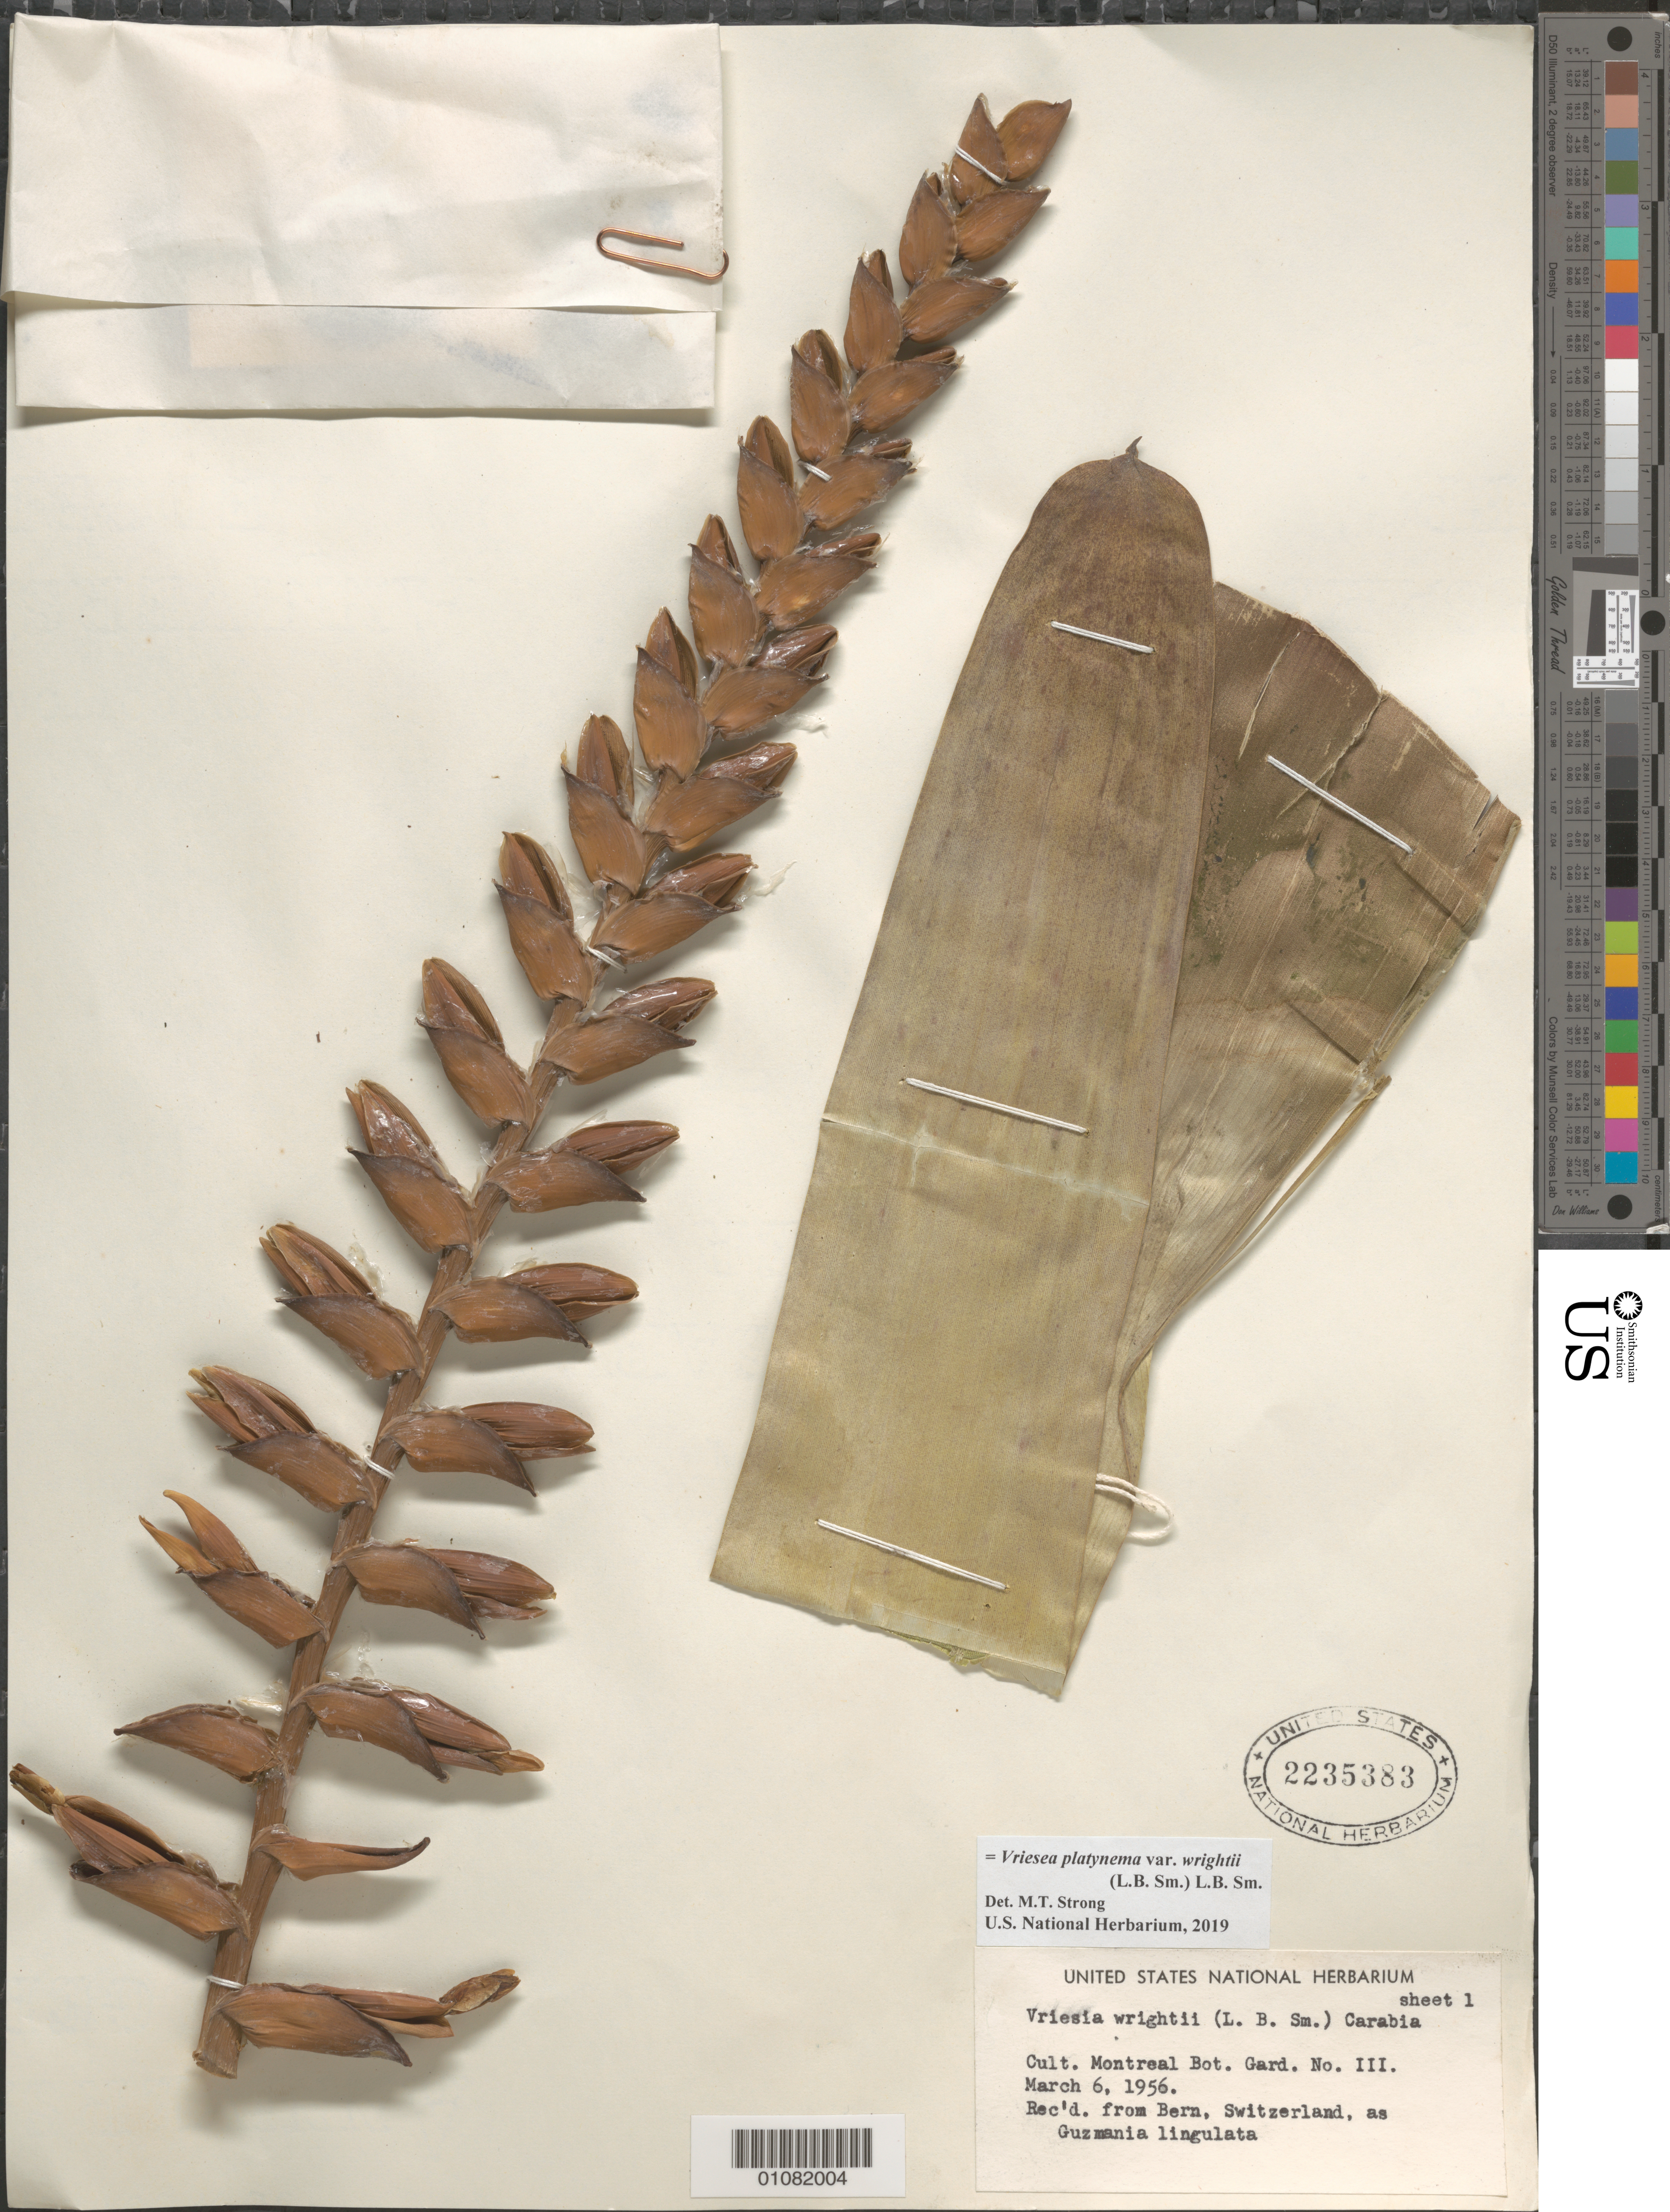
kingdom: Plantae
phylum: Tracheophyta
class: Liliopsida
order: Poales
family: Bromeliaceae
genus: Vriesea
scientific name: Vriesea platynema var. wrightii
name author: (L.B. Sm.) L.B. Sm.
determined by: Strong, Mark T., (BOT), Smithsonian Institution - National Museum of Natural History (UNITED STATES)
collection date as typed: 06 Mar 1956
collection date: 1956-03-06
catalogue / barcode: US 2235383